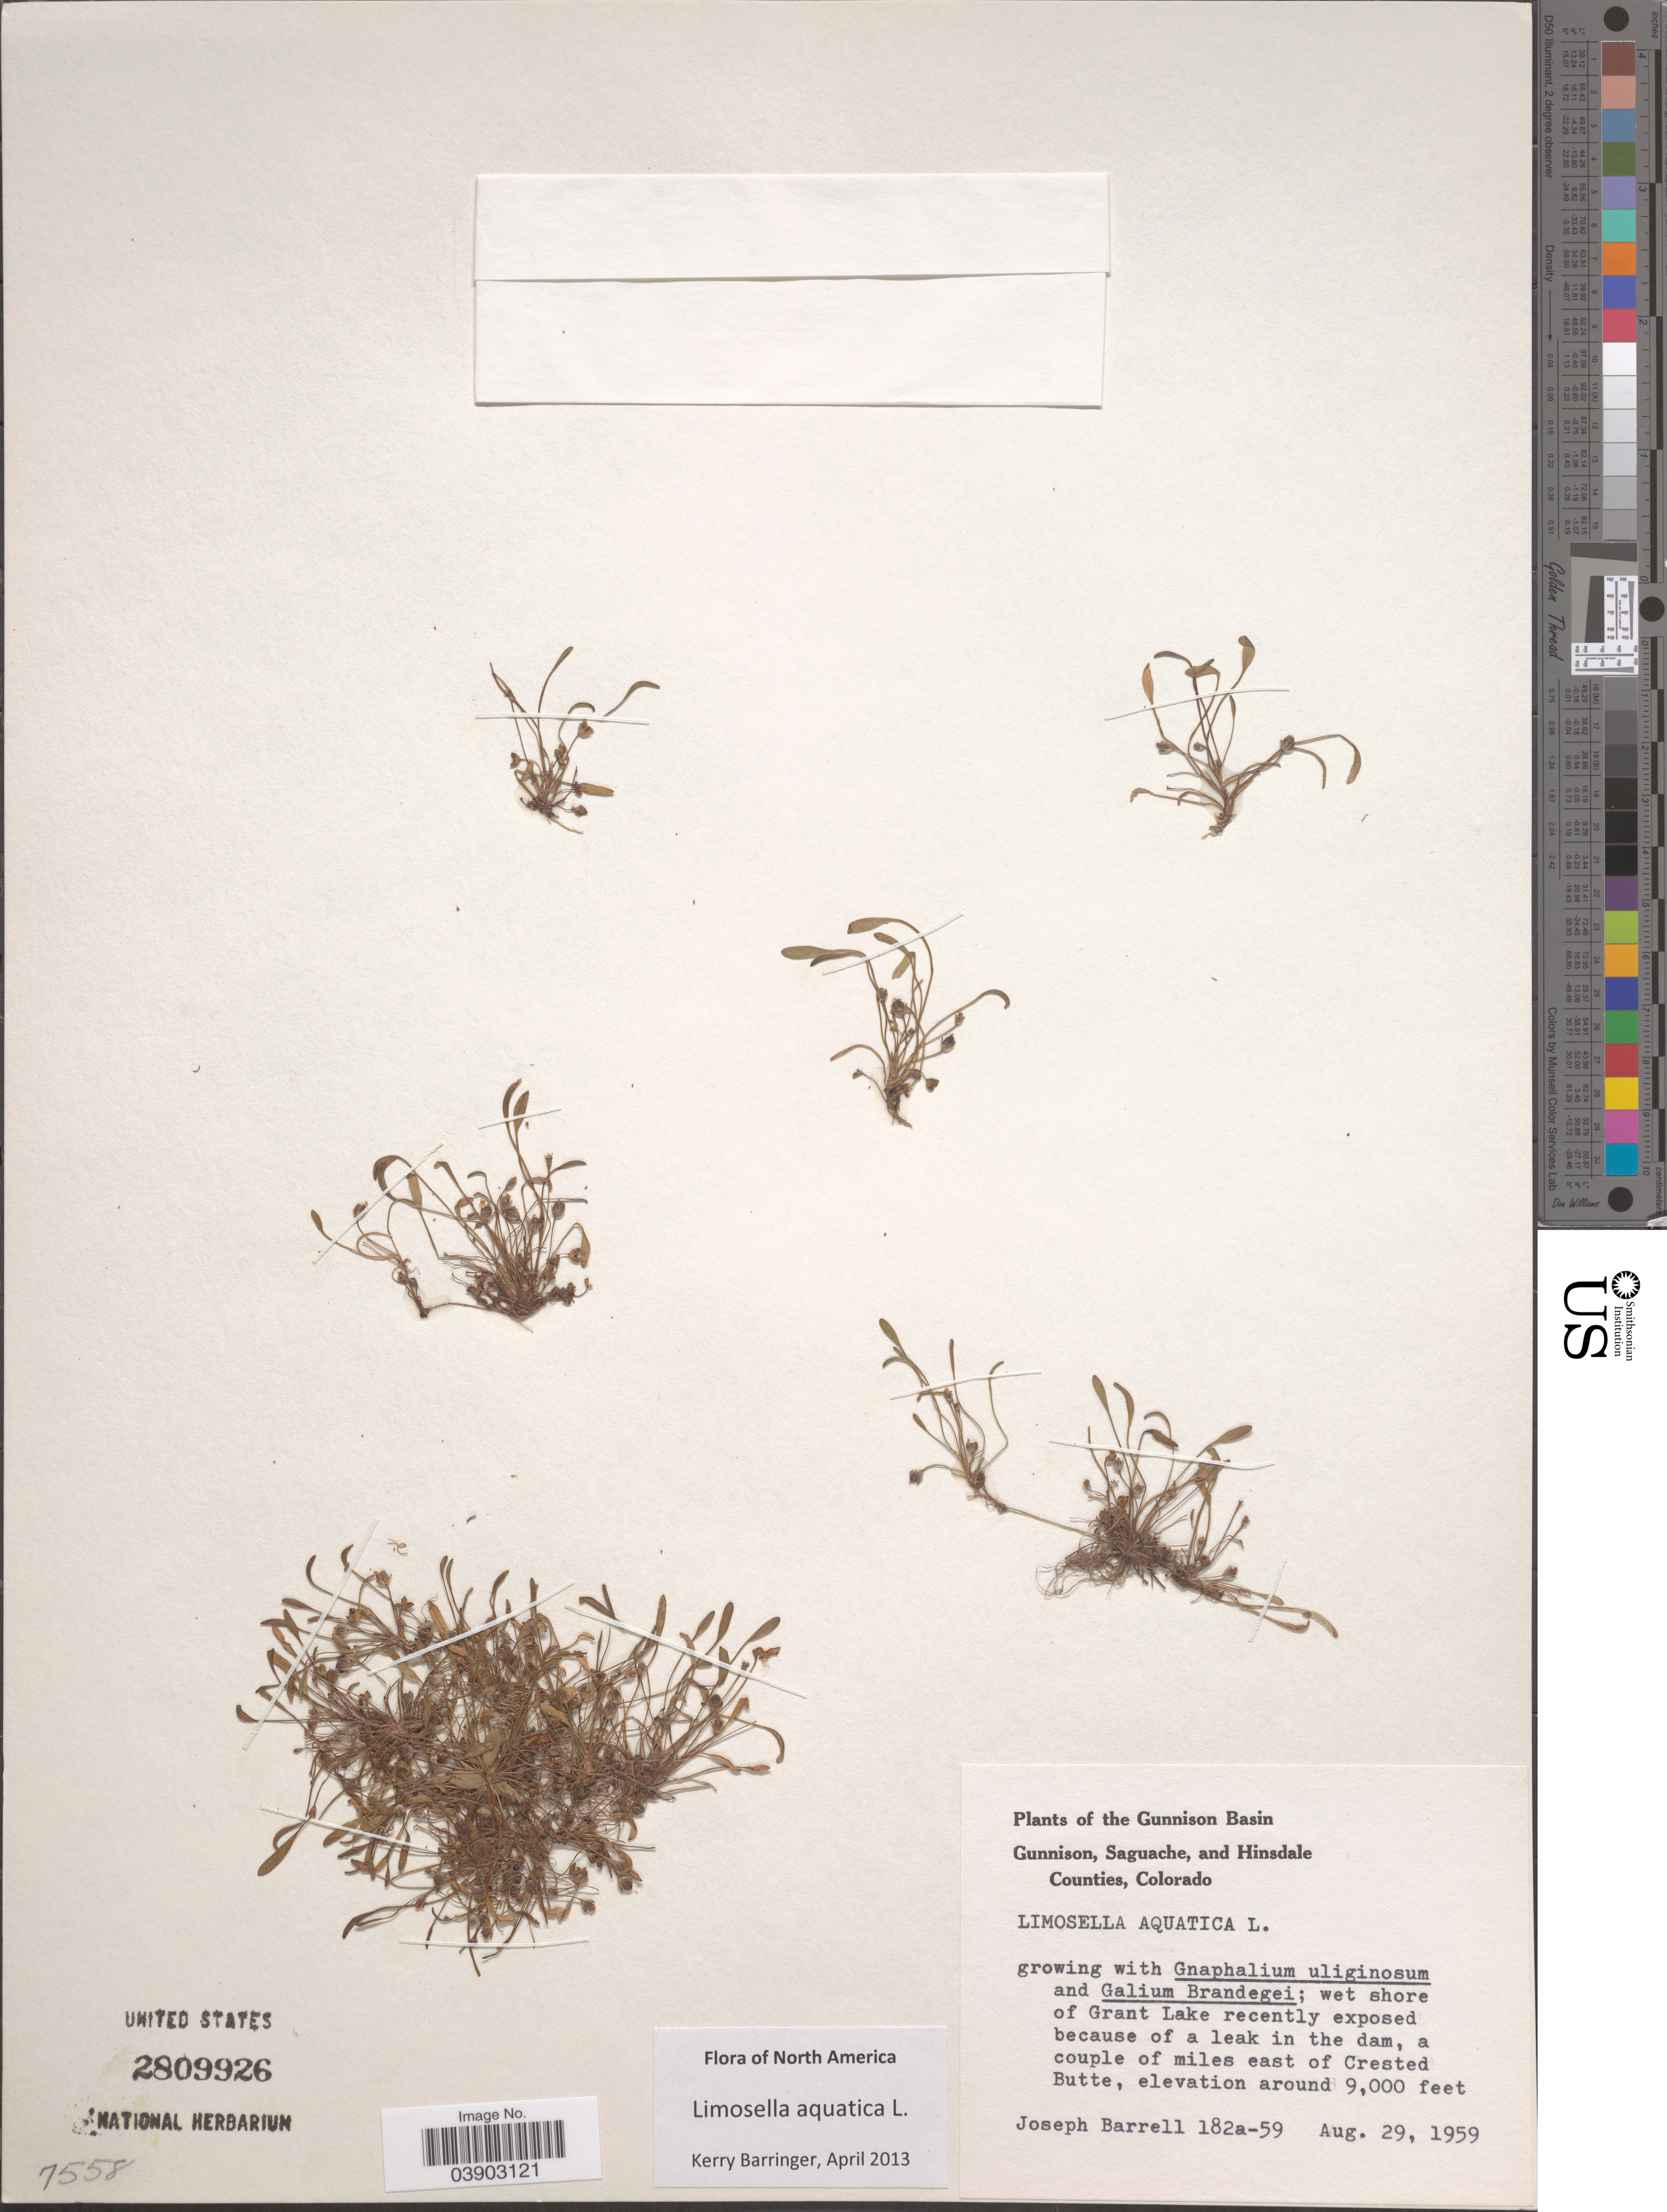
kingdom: Plantae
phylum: Tracheophyta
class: Magnoliopsida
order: Lamiales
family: Scrophulariaceae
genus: Limosella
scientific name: Limosella aquatica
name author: L.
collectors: J. Barrell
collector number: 182a-59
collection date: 1959-08-29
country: United States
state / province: Colorado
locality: Gunnison Basin. Gunnison, Saguache, and Hinsdale Counties. Wet shore of Grant Lake recently exposed because of a leak in the dam, a couple of miles east of Crested Butte.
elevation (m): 2743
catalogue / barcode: US 2809926